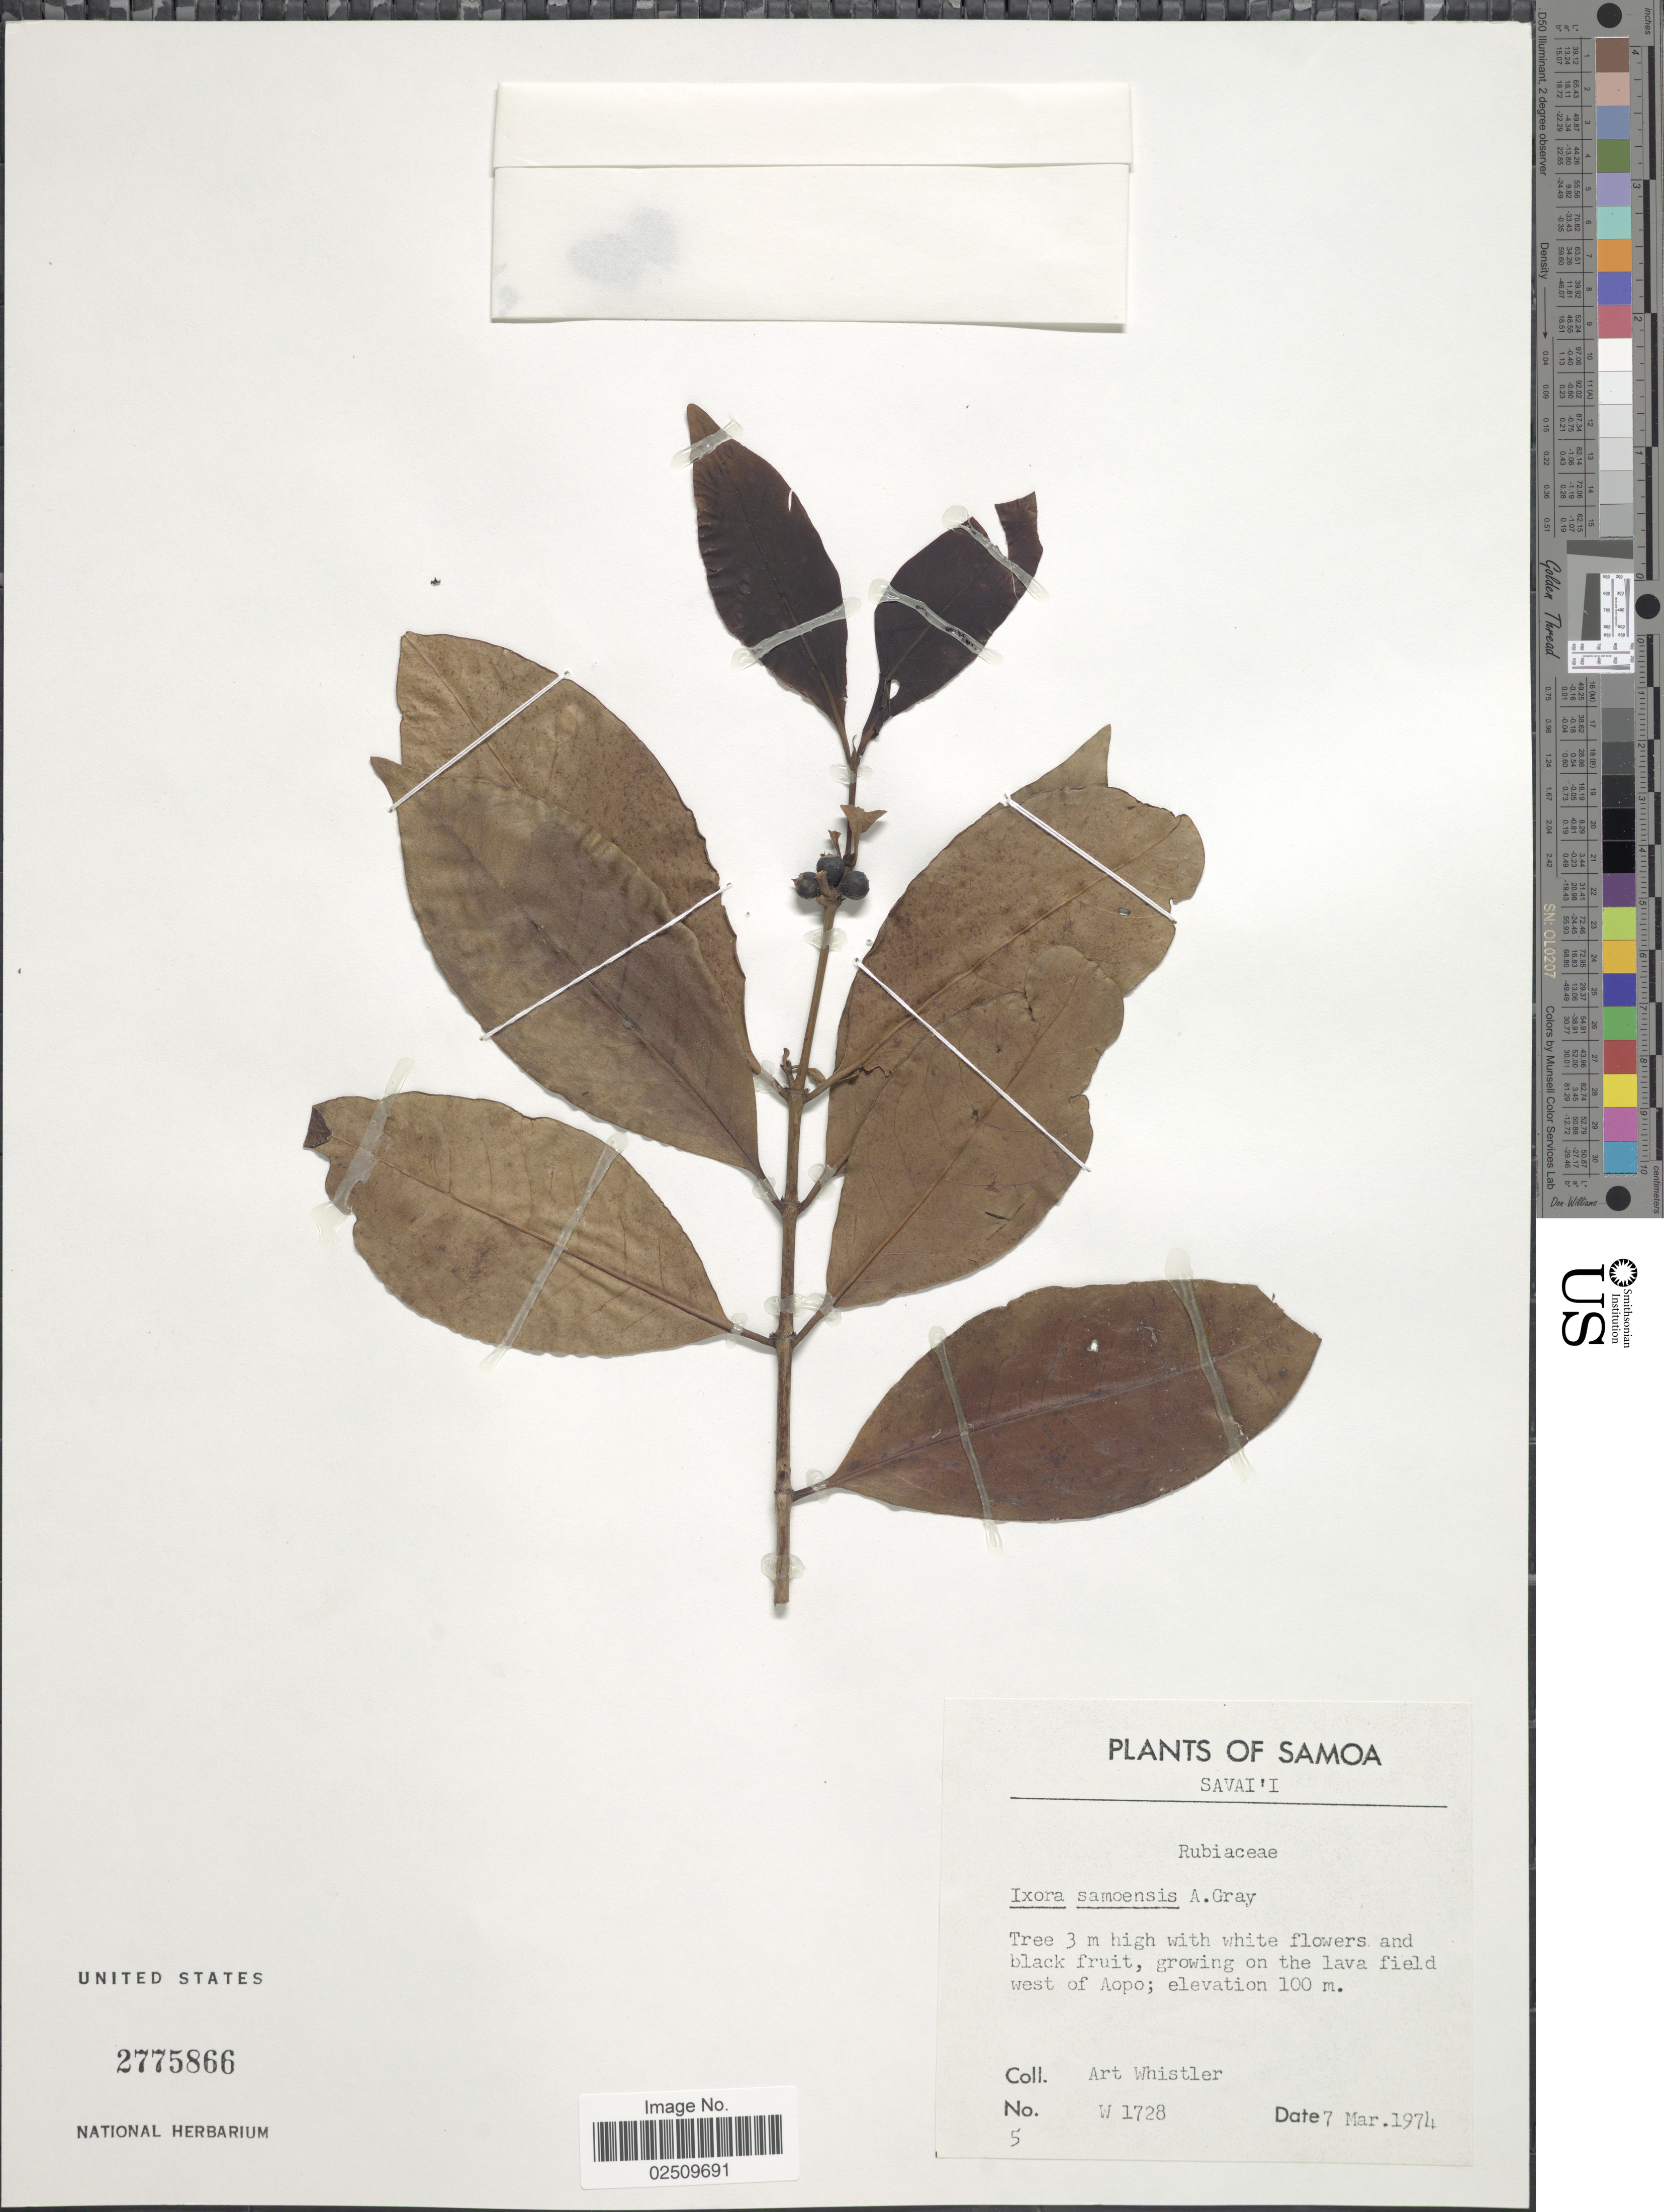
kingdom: Plantae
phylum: Tracheophyta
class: Magnoliopsida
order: Gentianales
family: Rubiaceae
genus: Ixora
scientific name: Ixora samoensis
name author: A. Gray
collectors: A. Whistler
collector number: W 1728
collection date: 1974-03-07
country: Samoa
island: Savai'i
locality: Samoa, Savai'i, growing on the lava field west of Aopo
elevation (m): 100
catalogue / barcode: US 2775866